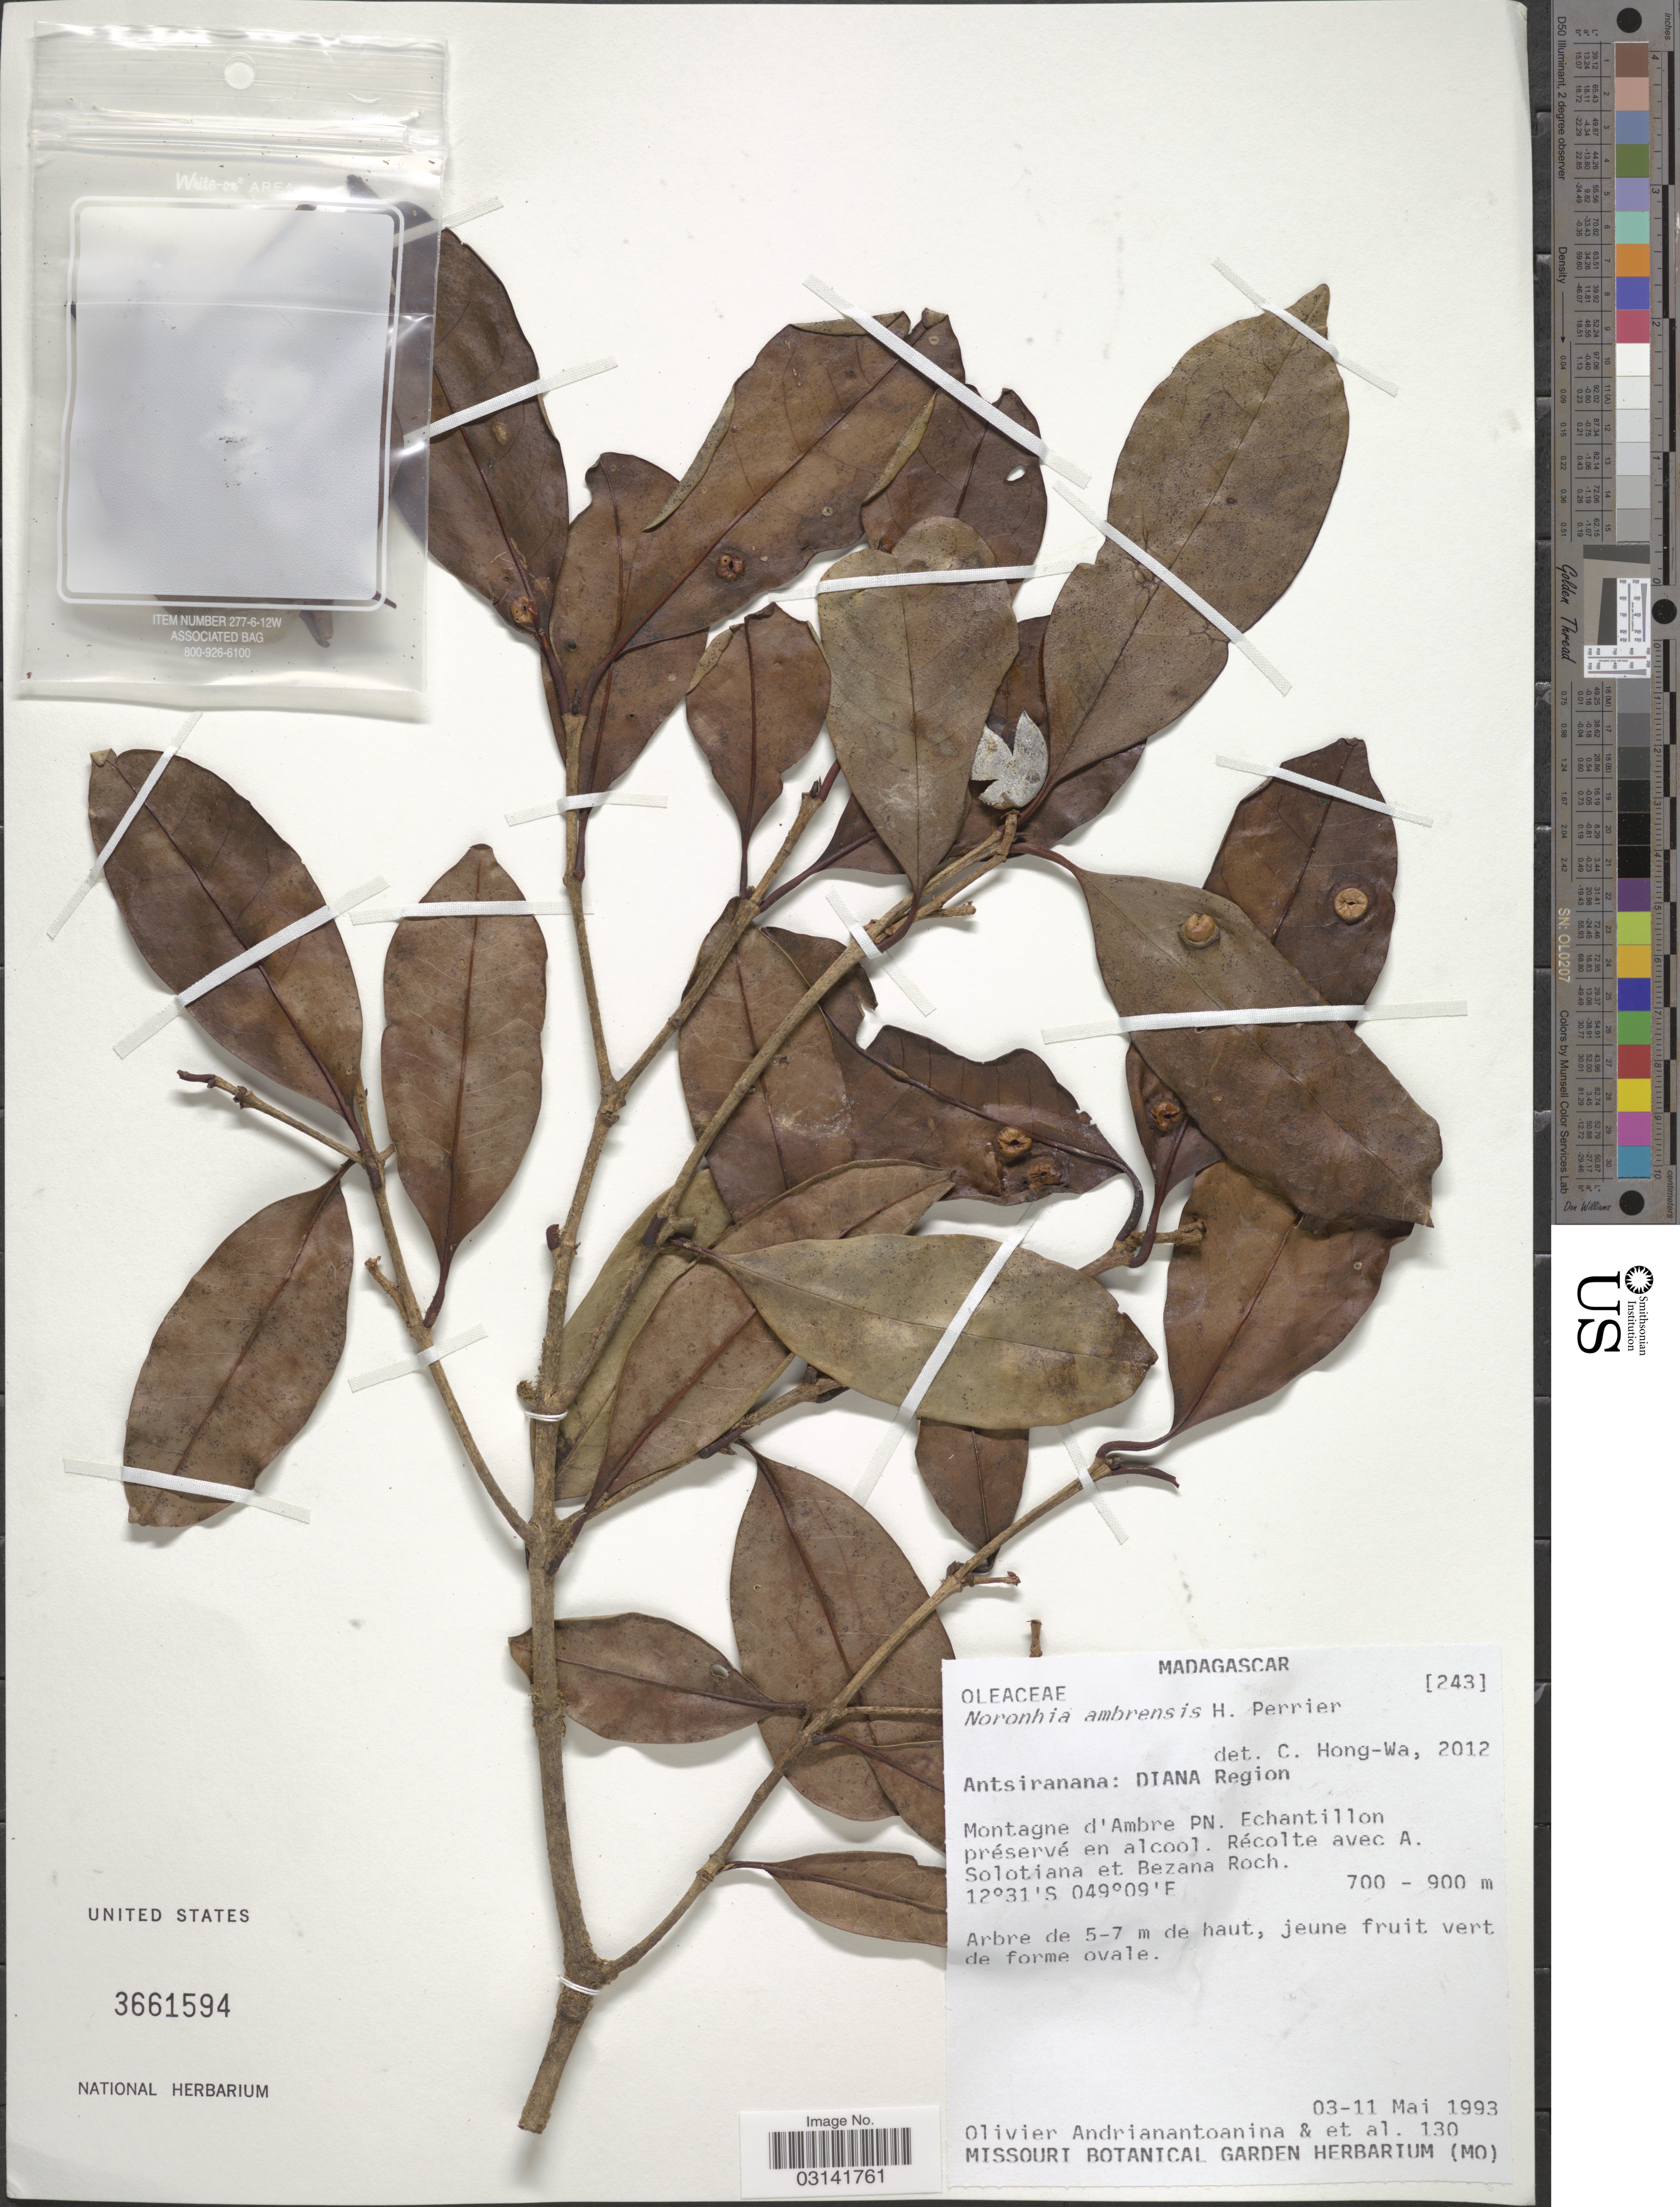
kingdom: Plantae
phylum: Tracheophyta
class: Magnoliopsida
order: Lamiales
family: Oleaceae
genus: Noronhia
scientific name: Noronhia ambrensis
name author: H. Perrier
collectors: O. Andrianantoanina, A. Solotiana & B. Roch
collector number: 130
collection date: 1993-05-03/1993-05-11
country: Madagascar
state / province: Diana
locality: DIANA Region. Montagne d'Ambre PN. Echantillon préservé en alcool.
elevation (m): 700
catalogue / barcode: US 3661594